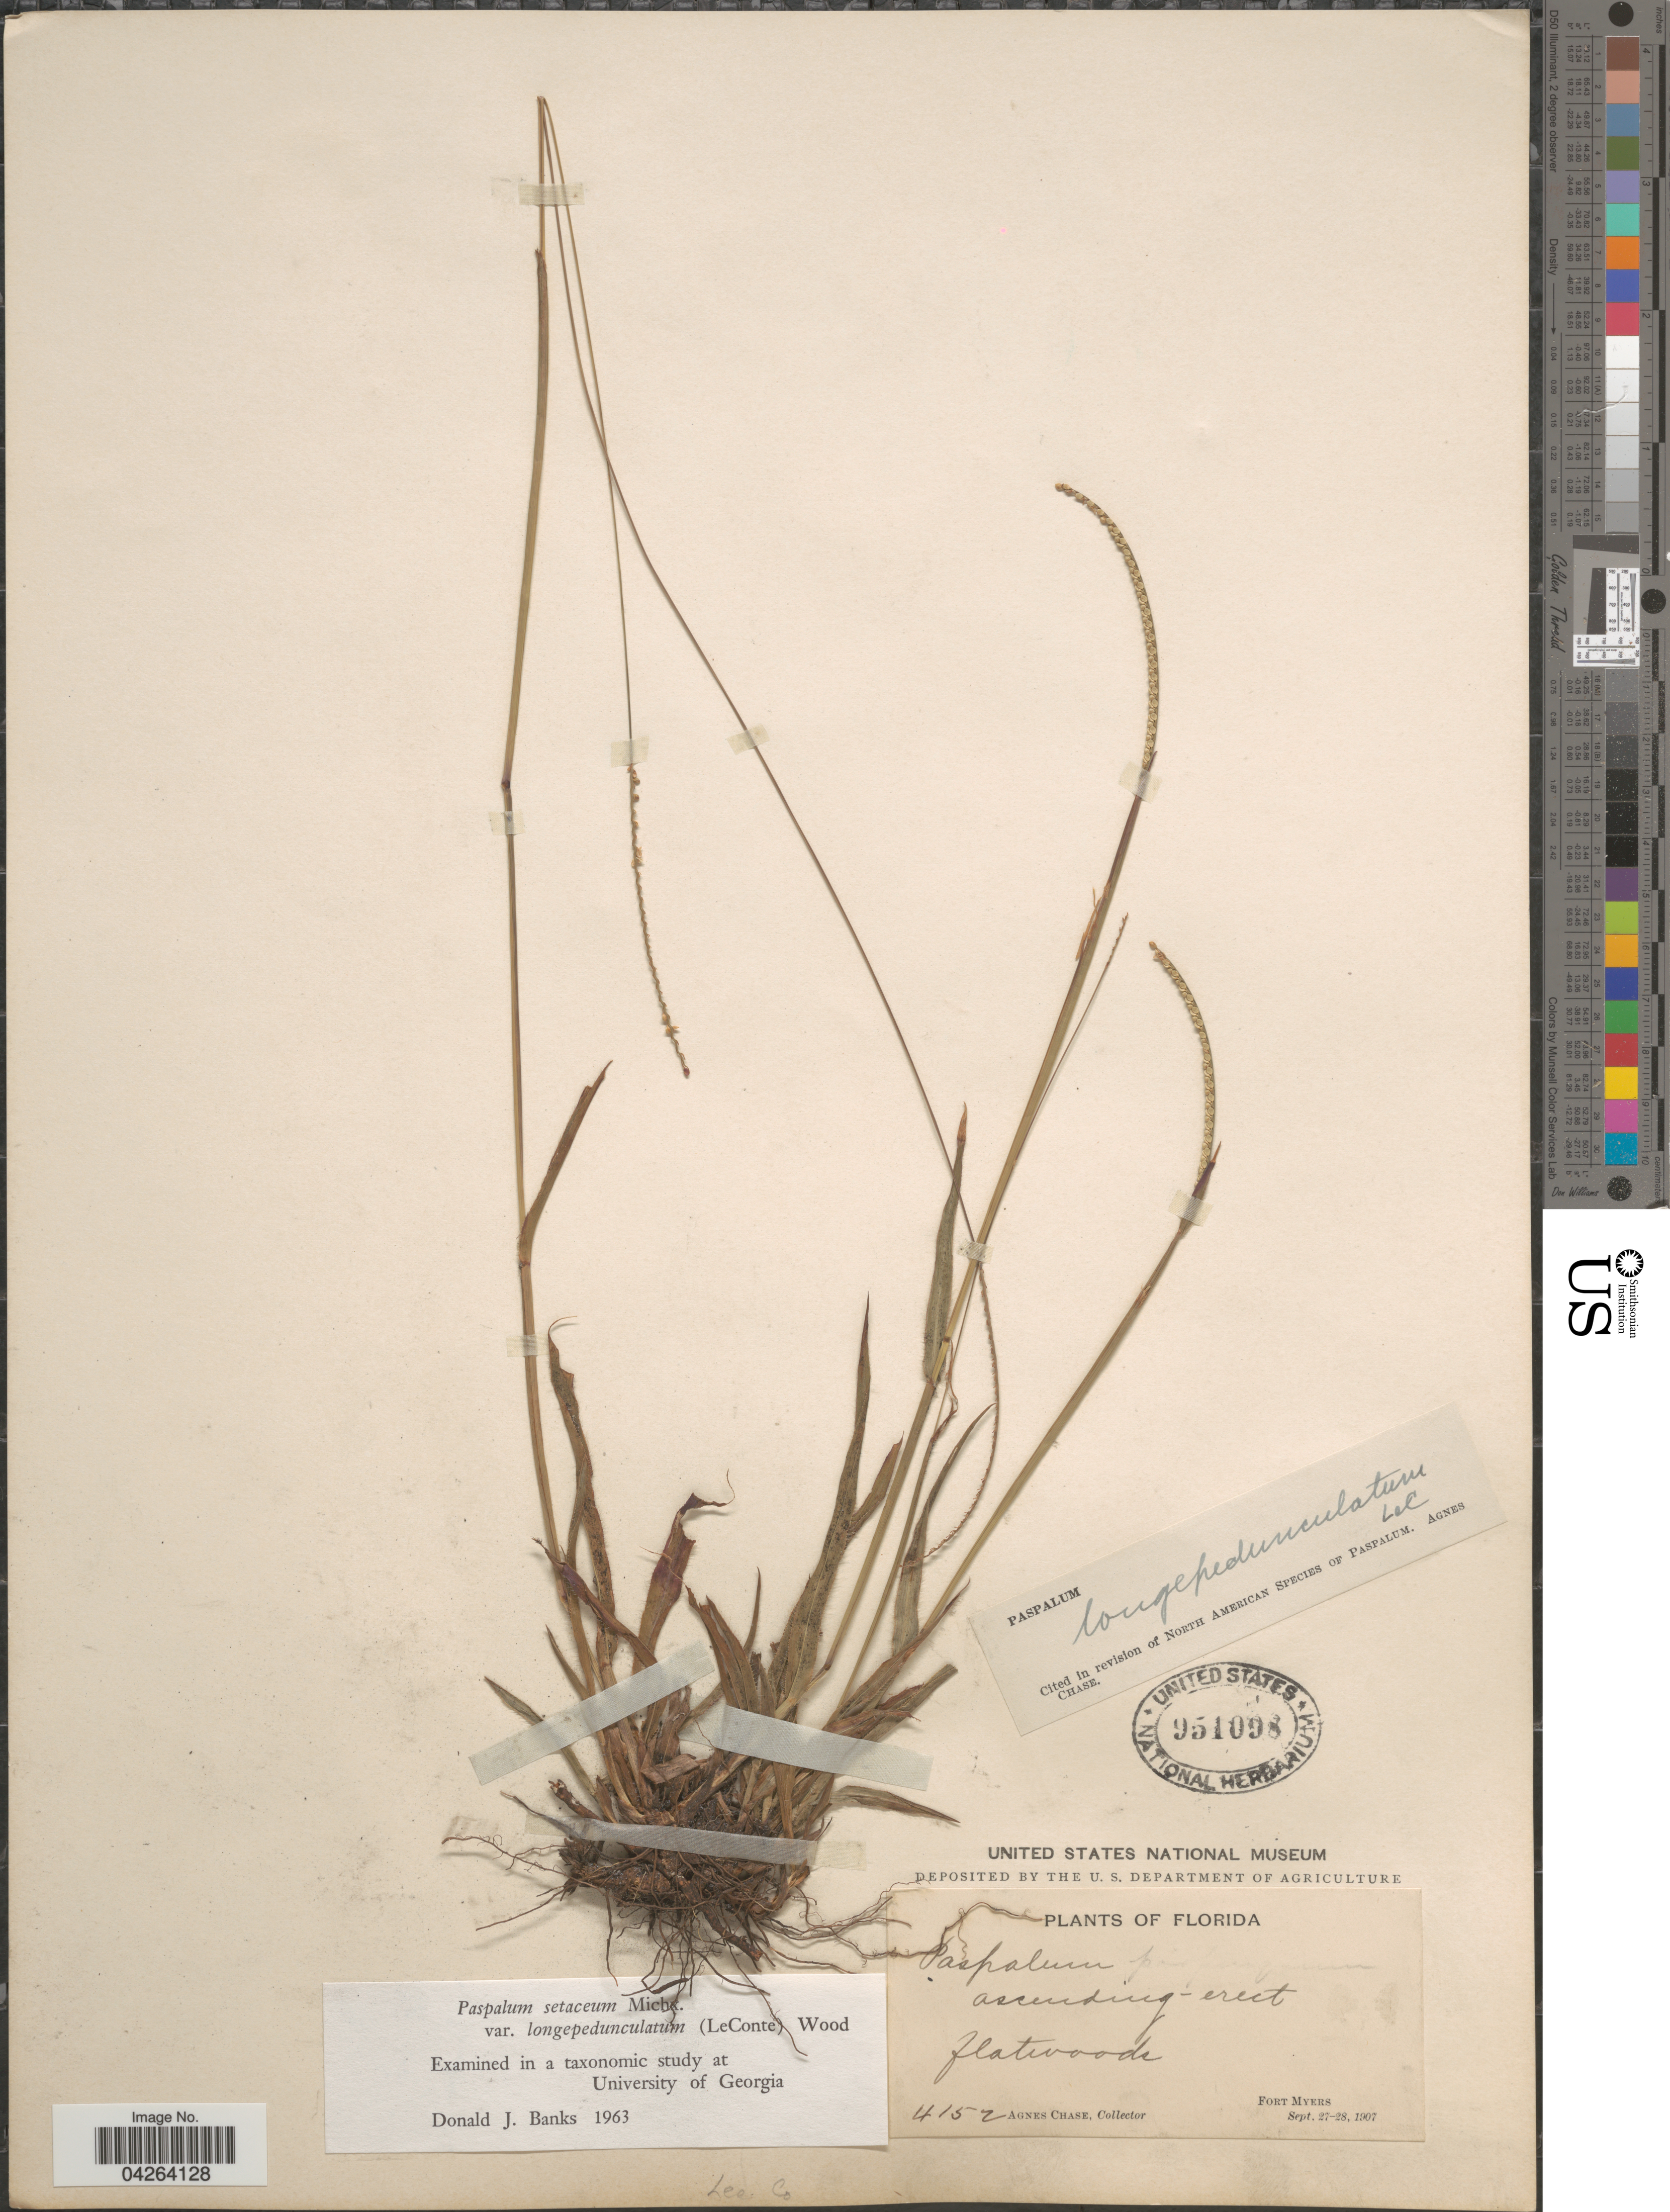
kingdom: Plantae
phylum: Tracheophyta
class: Liliopsida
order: Poales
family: Poaceae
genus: Paspalum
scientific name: Paspalum setaceum var. longipedunculatum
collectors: A. Chase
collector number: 4152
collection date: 1907-09-27/1907-09-28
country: United States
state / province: Florida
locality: Flatwoods. Fort Myers. Lee Co.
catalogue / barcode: US 951098